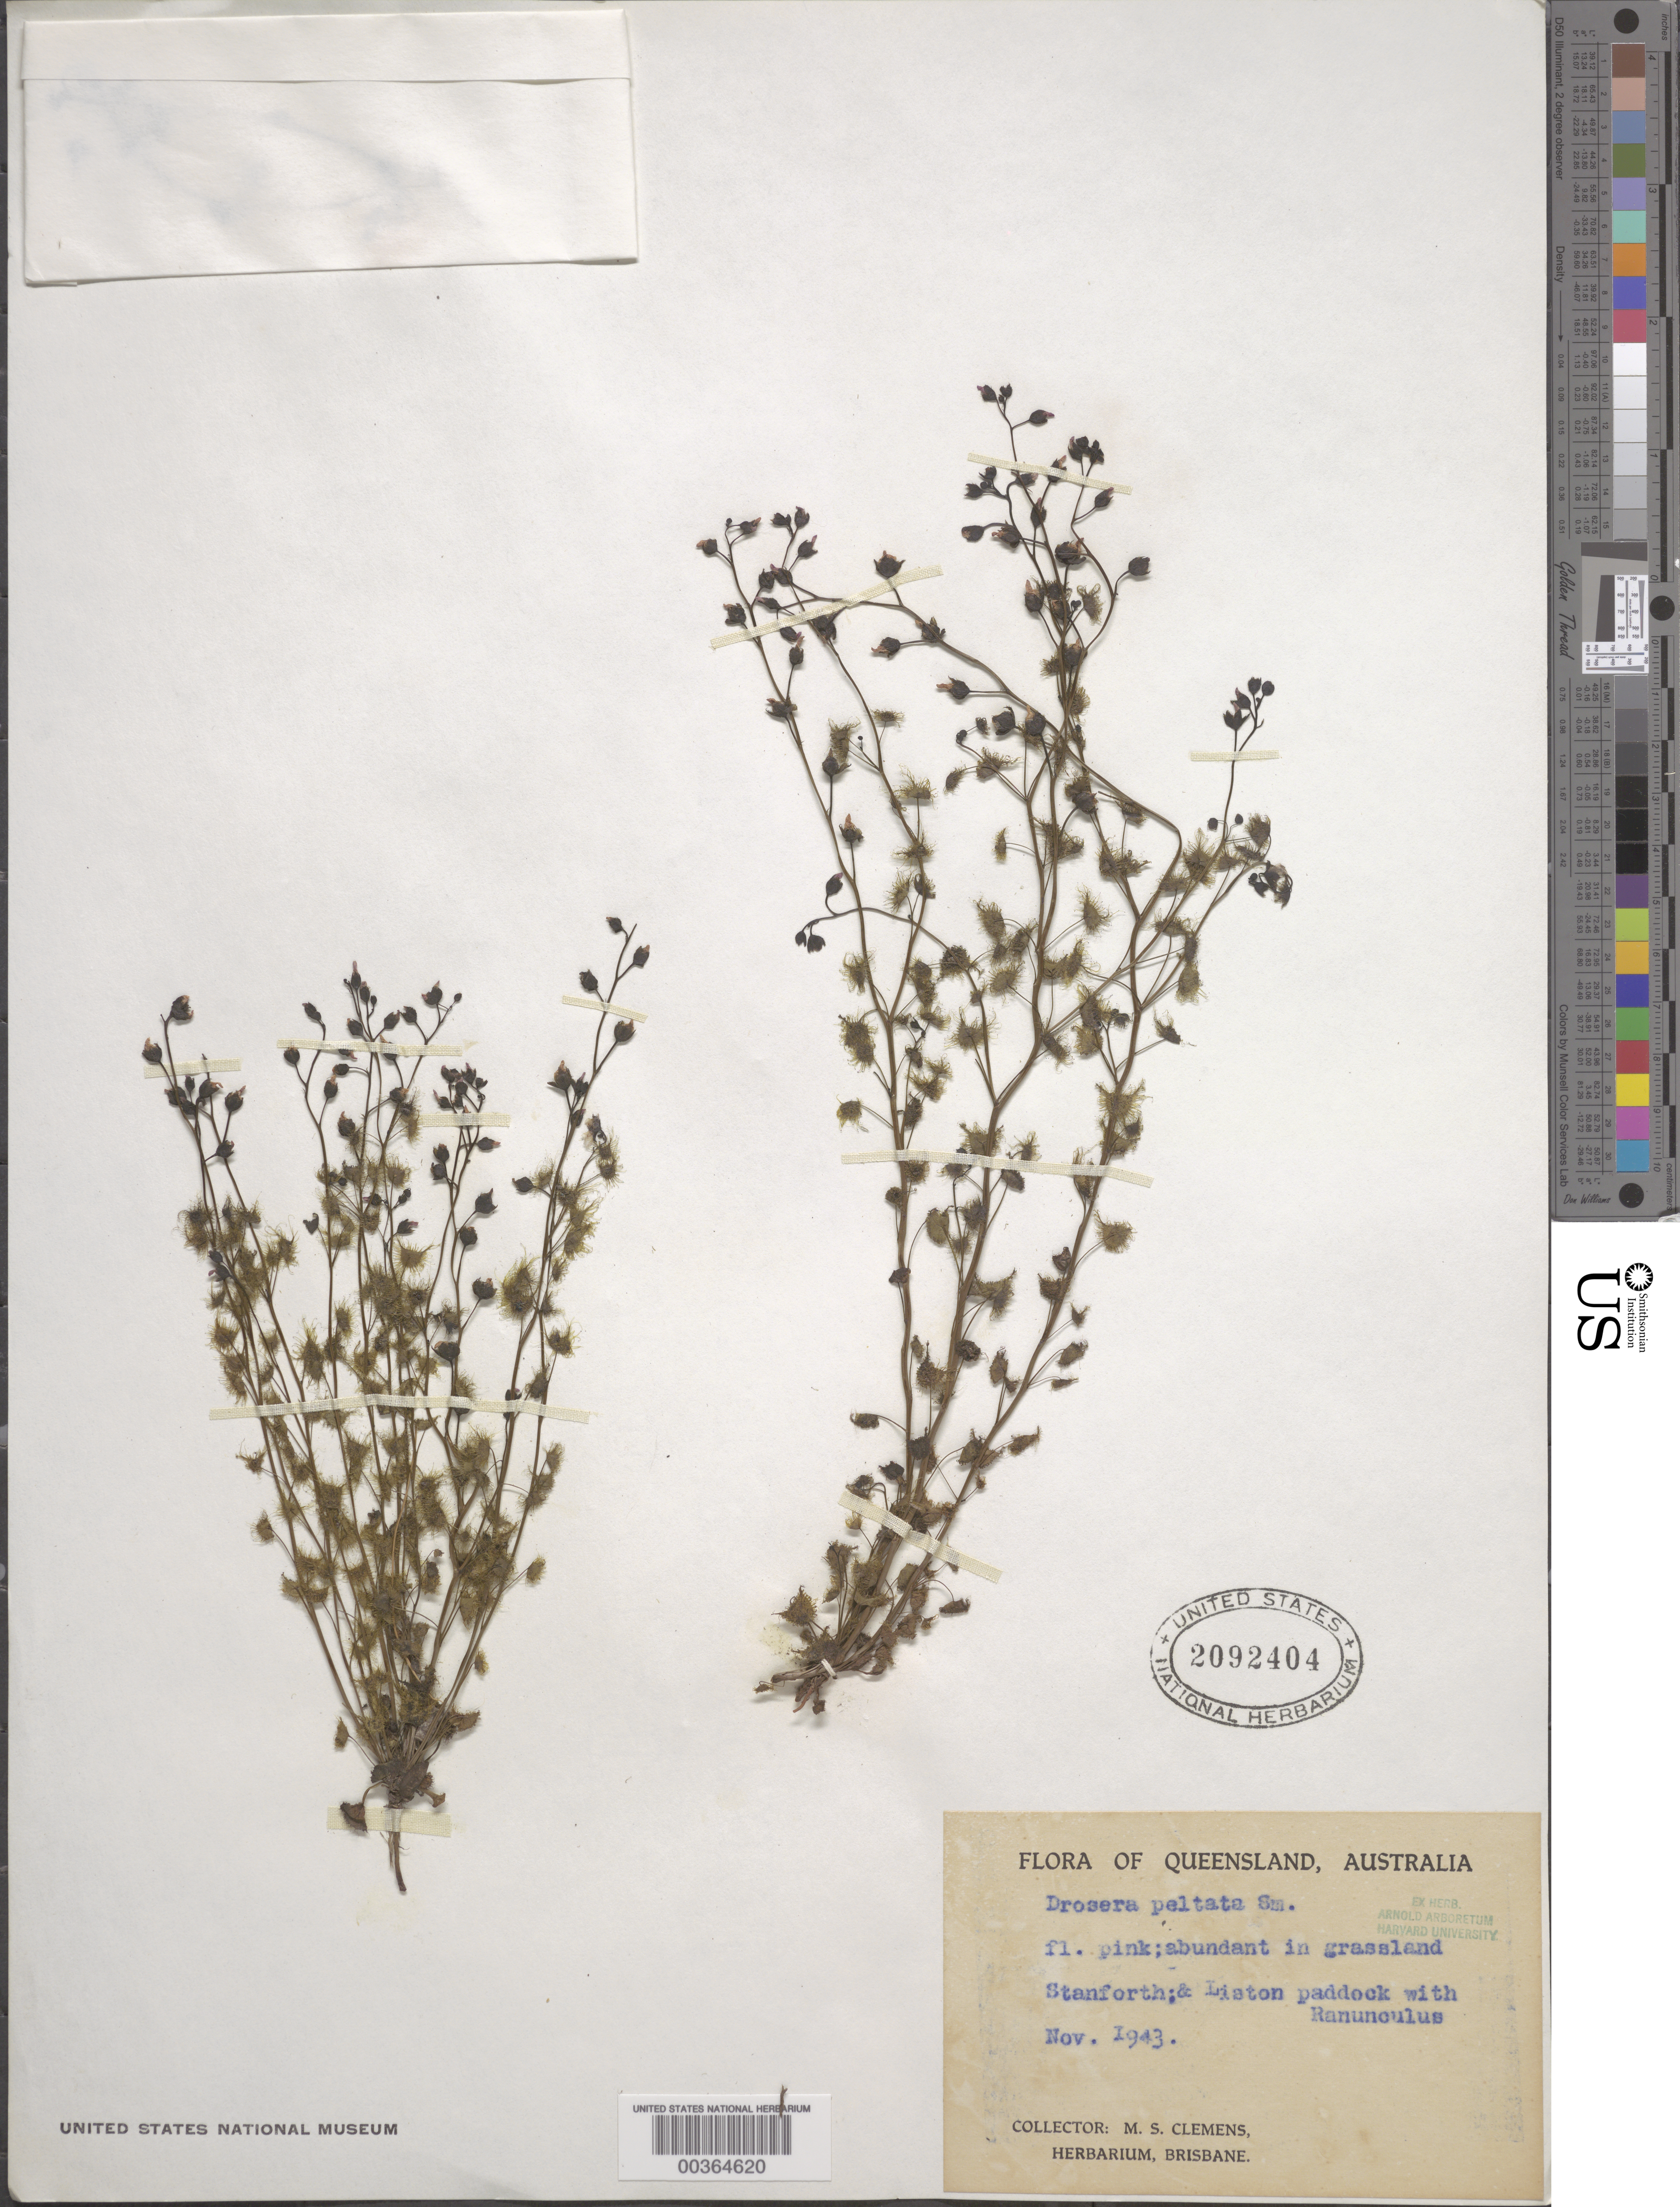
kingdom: Plantae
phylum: Tracheophyta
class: Magnoliopsida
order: Caryophyllales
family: Droseraceae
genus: Drosera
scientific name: Drosera peltata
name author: Sm. ex Willd.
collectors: M. S. Clemens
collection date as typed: Nov 1943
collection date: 1943-11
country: Australia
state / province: Queensland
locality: Stanforth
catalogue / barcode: US 2092404